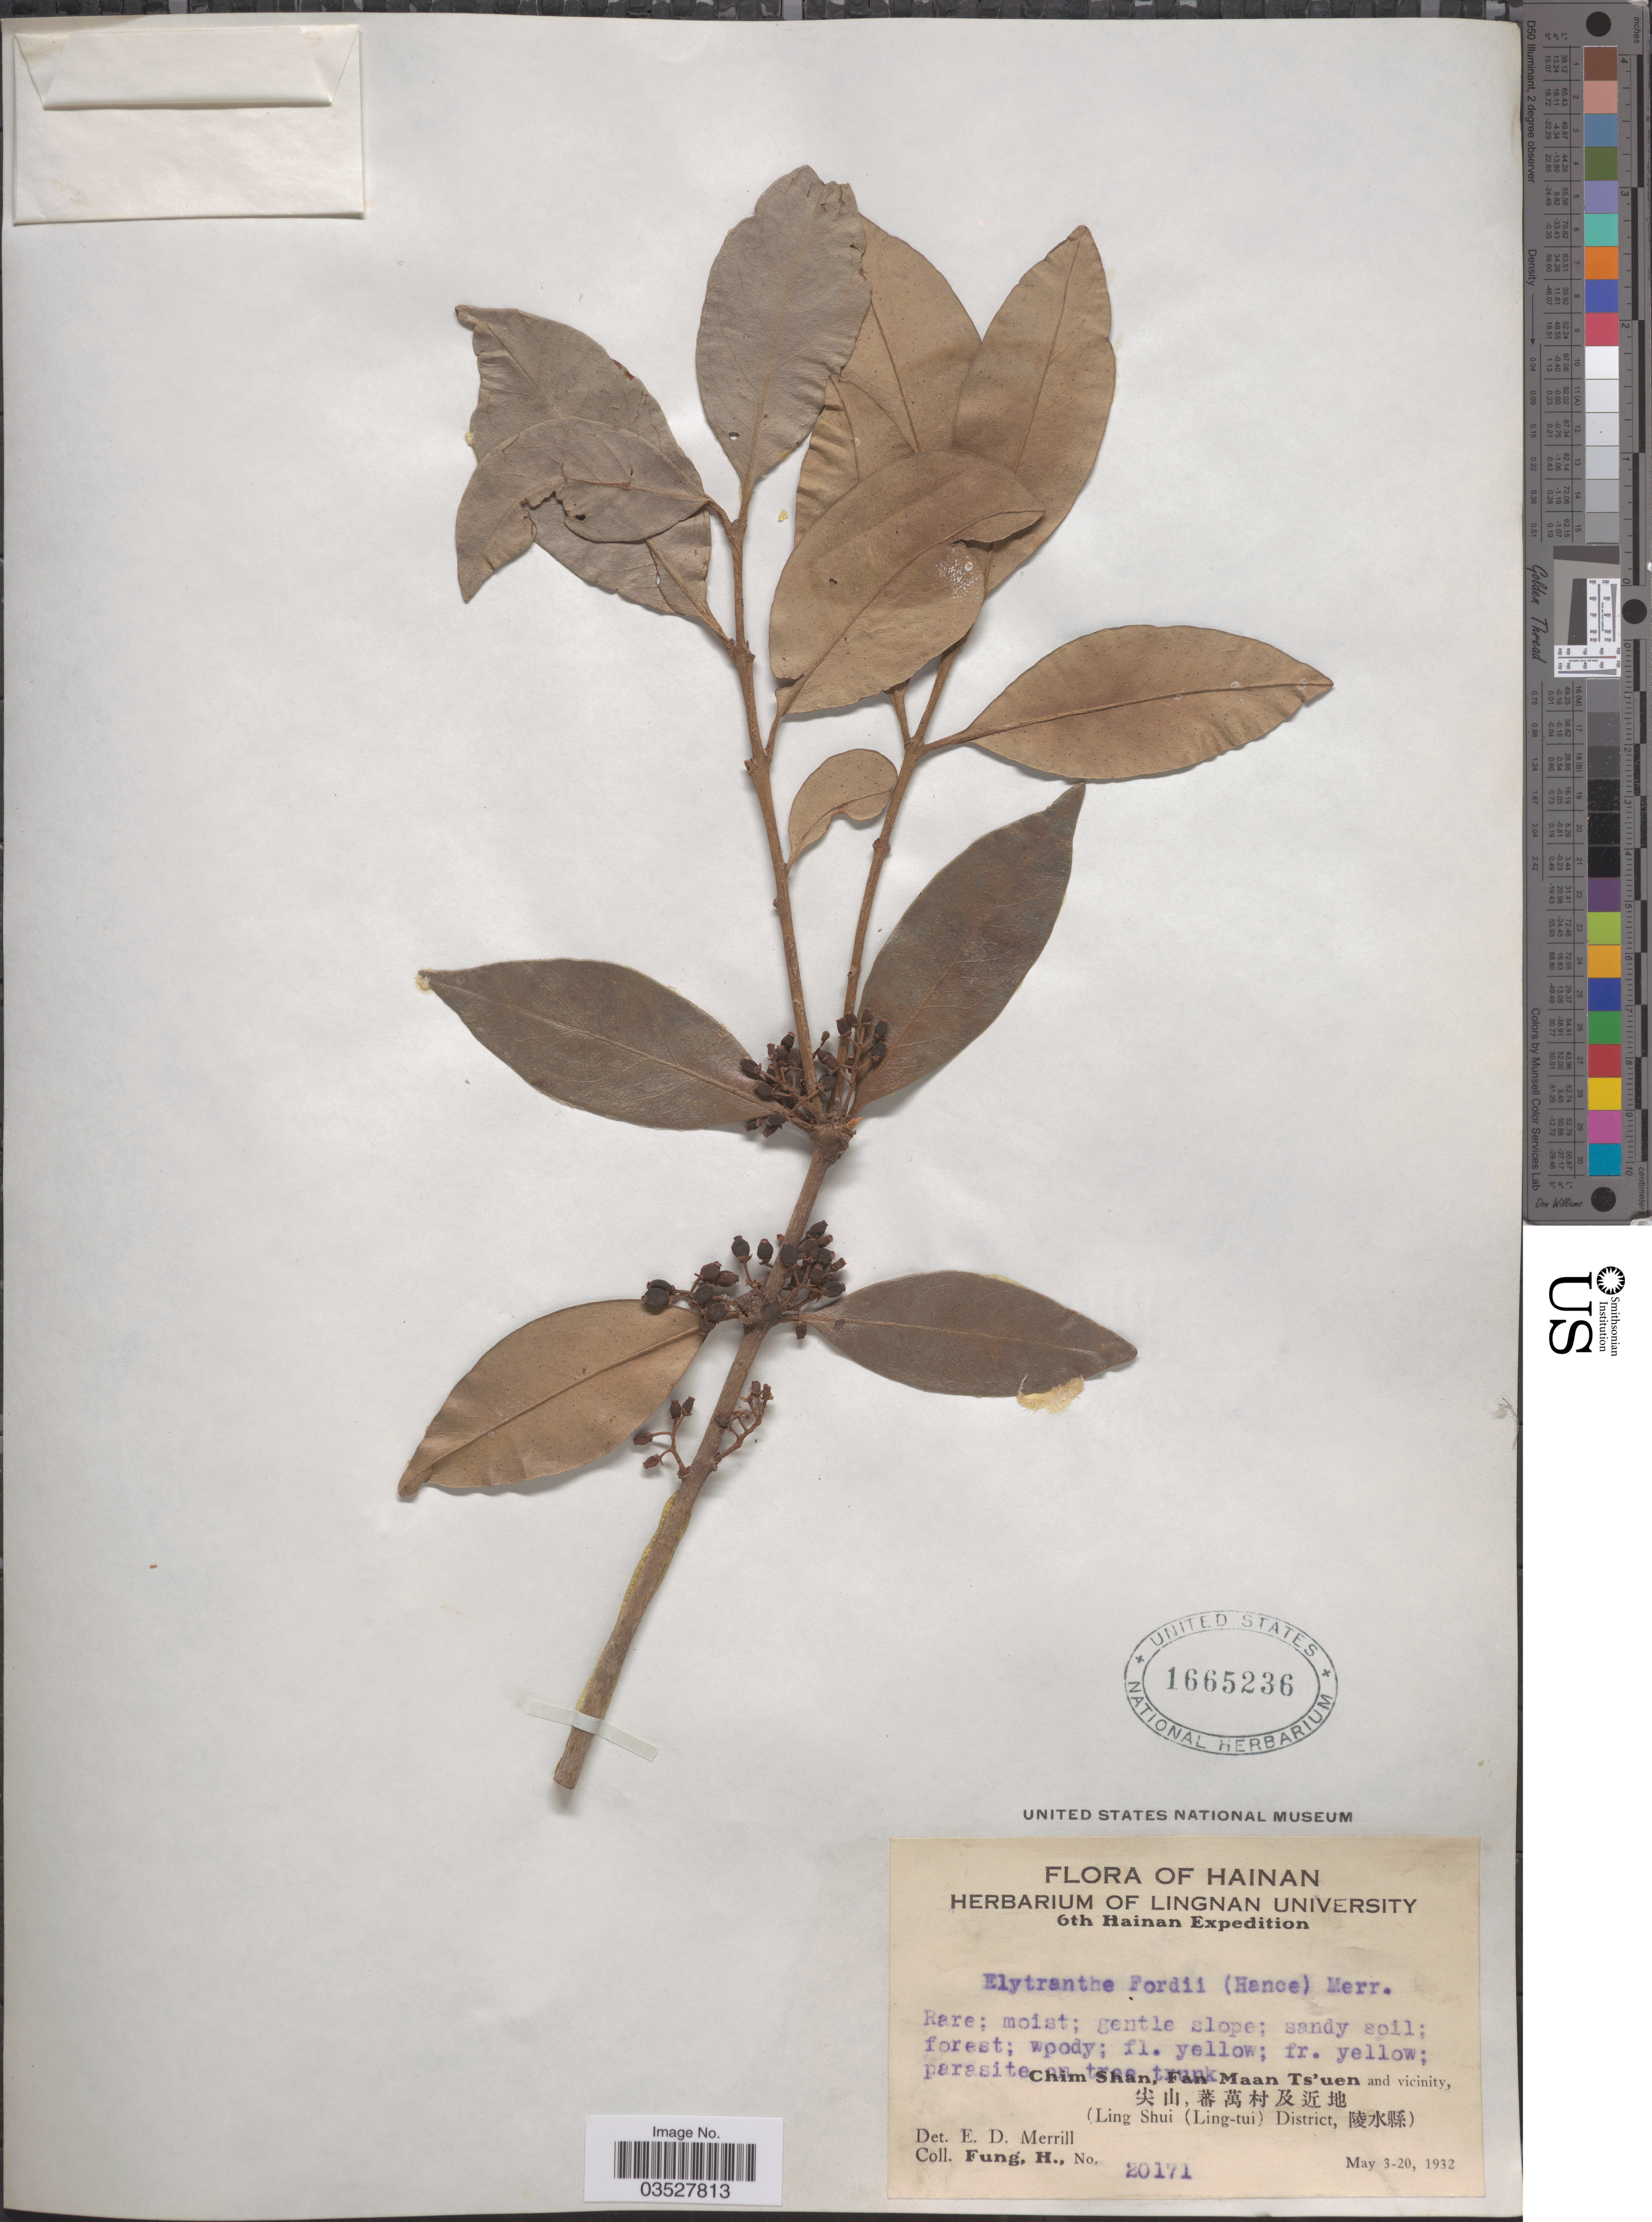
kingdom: Plantae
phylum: Tracheophyta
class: Magnoliopsida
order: Santalales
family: Loranthaceae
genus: Elytranthe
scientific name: Elytranthe fordii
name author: (Hance) Merr.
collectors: H. Fung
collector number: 20171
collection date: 1932-05-03/1932-05-20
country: China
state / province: Hainan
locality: Chim Shan, Fan Maan Ts'uen and vicinity, X. (Ling Shui (Ling-tui) District, X).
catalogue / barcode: US 1665236